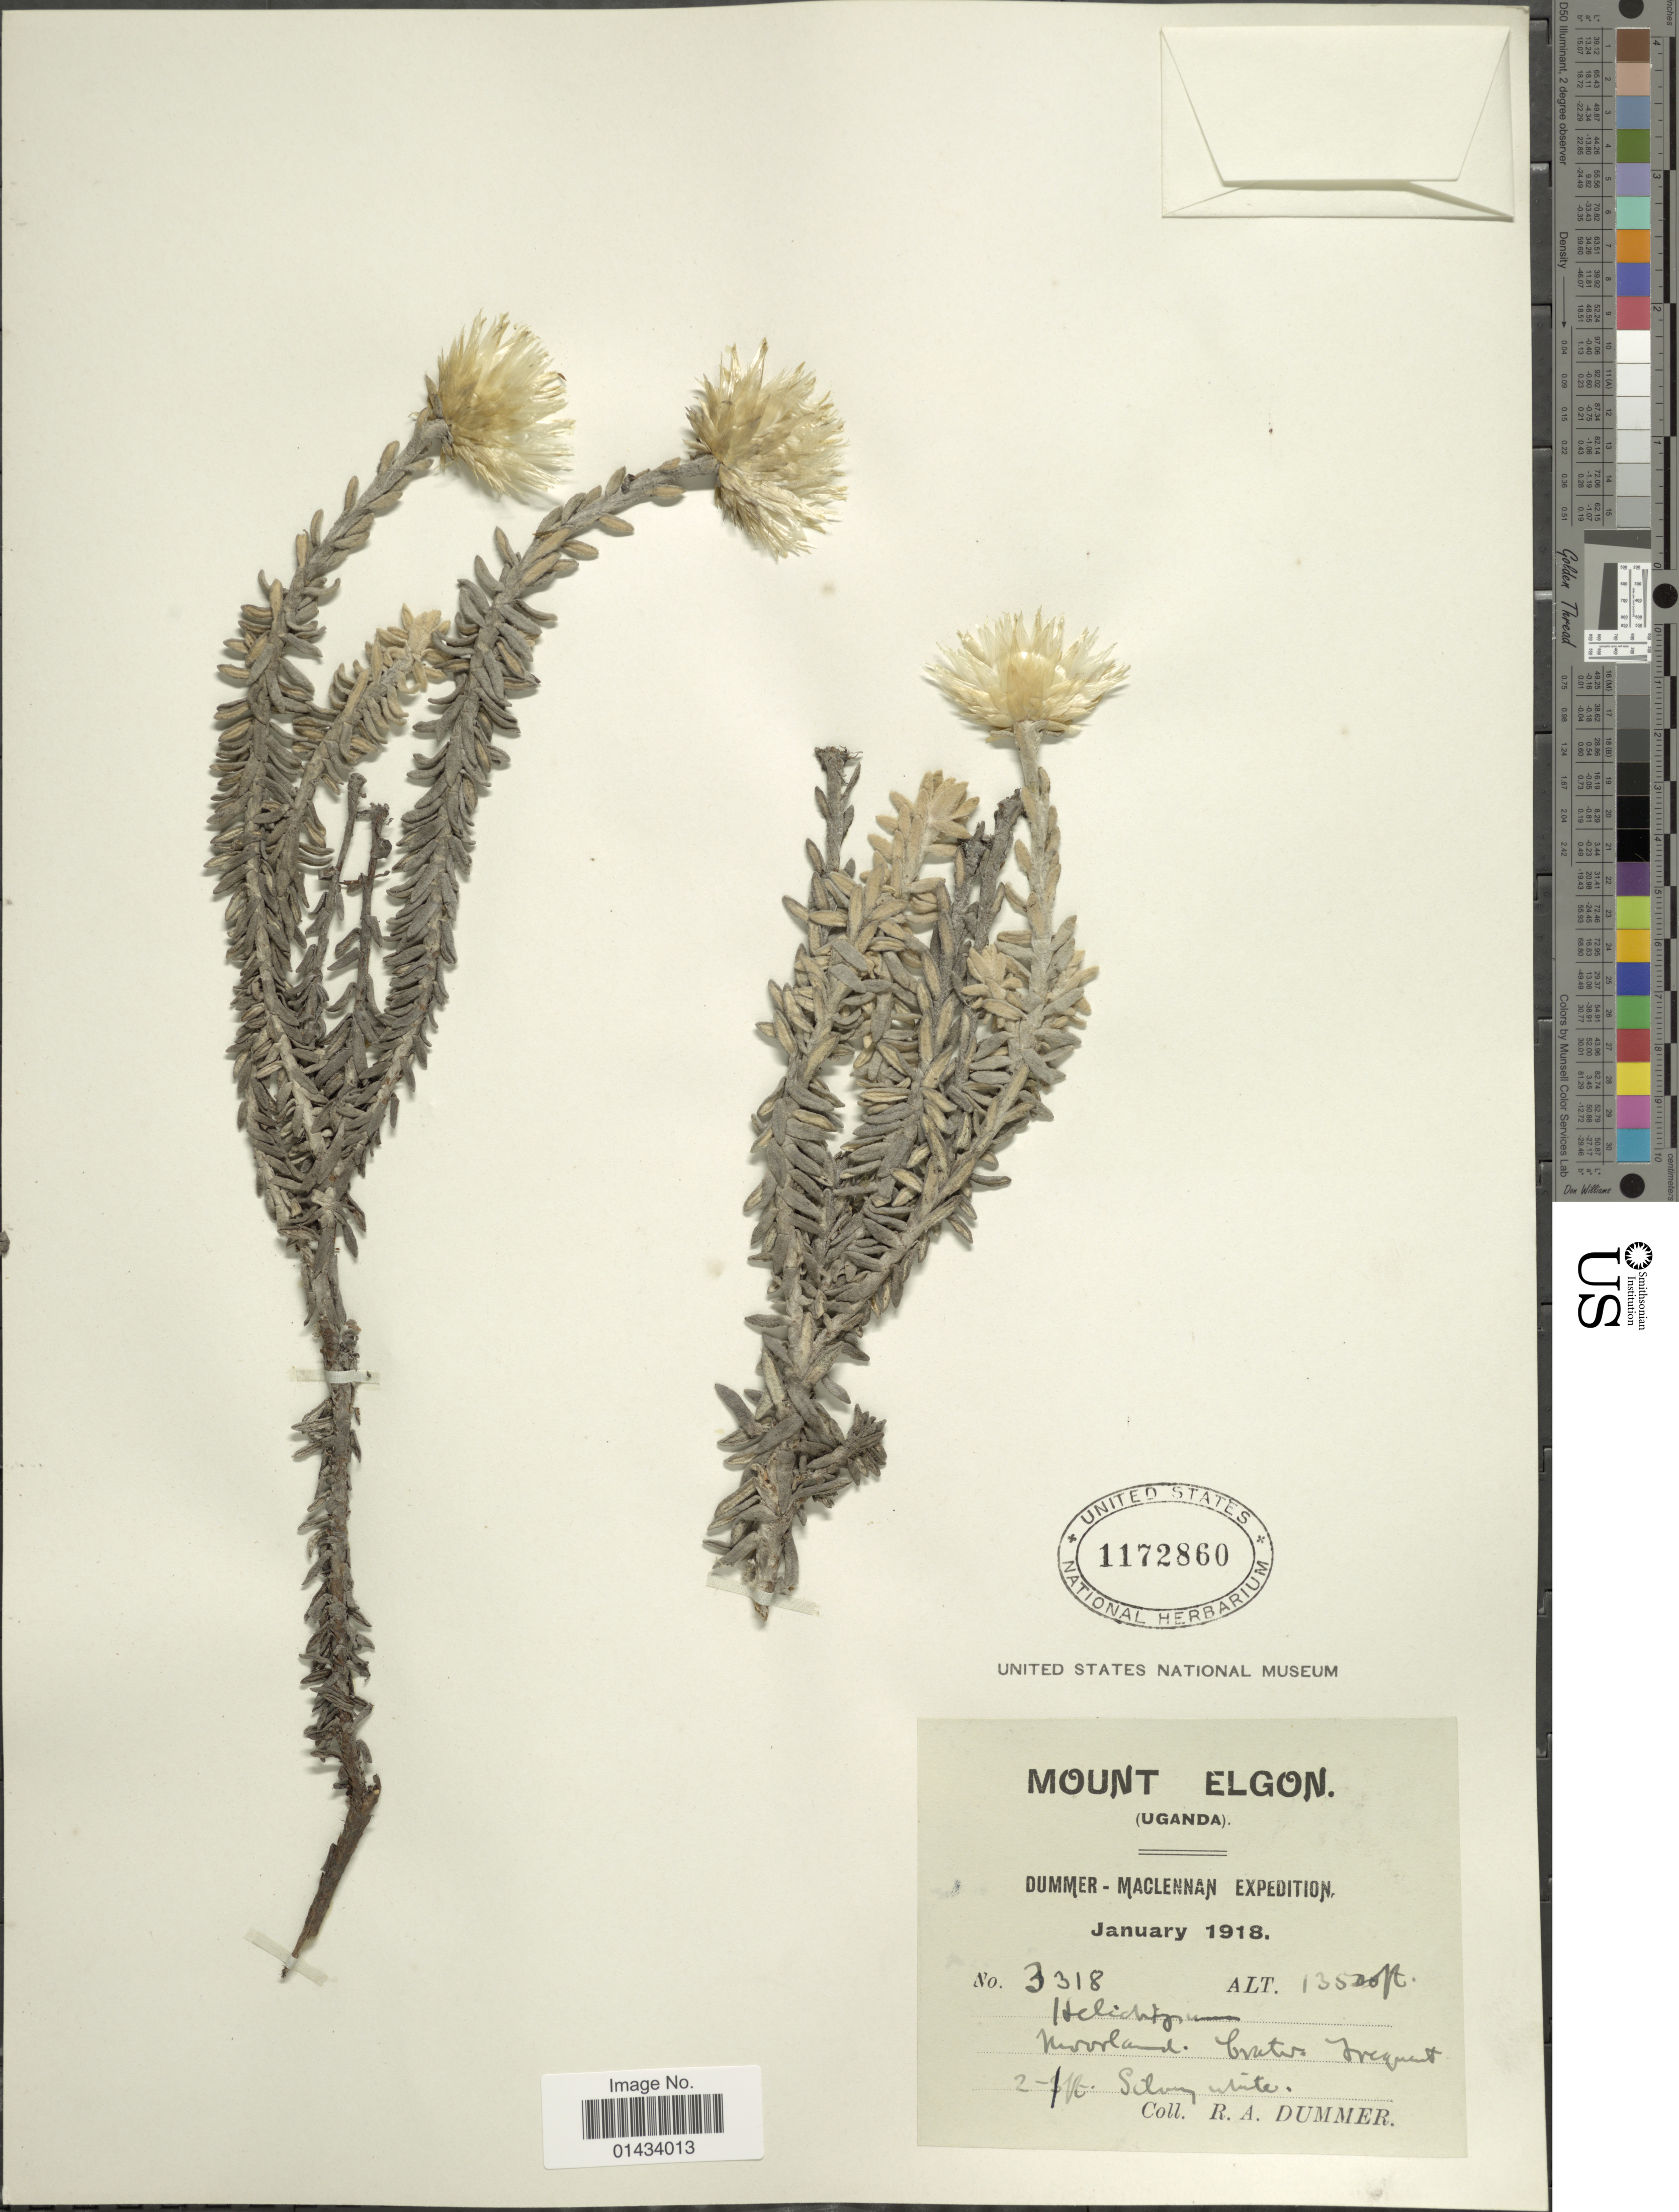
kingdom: Plantae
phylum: Tracheophyta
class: Magnoliopsida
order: Asterales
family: Asteraceae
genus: Helichrysum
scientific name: Helichrysum sp.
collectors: R. Dümmer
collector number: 3318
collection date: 1918-01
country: Uganda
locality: Mount Elgon, Woodland, Crates frequent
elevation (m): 4115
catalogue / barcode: US 1172860